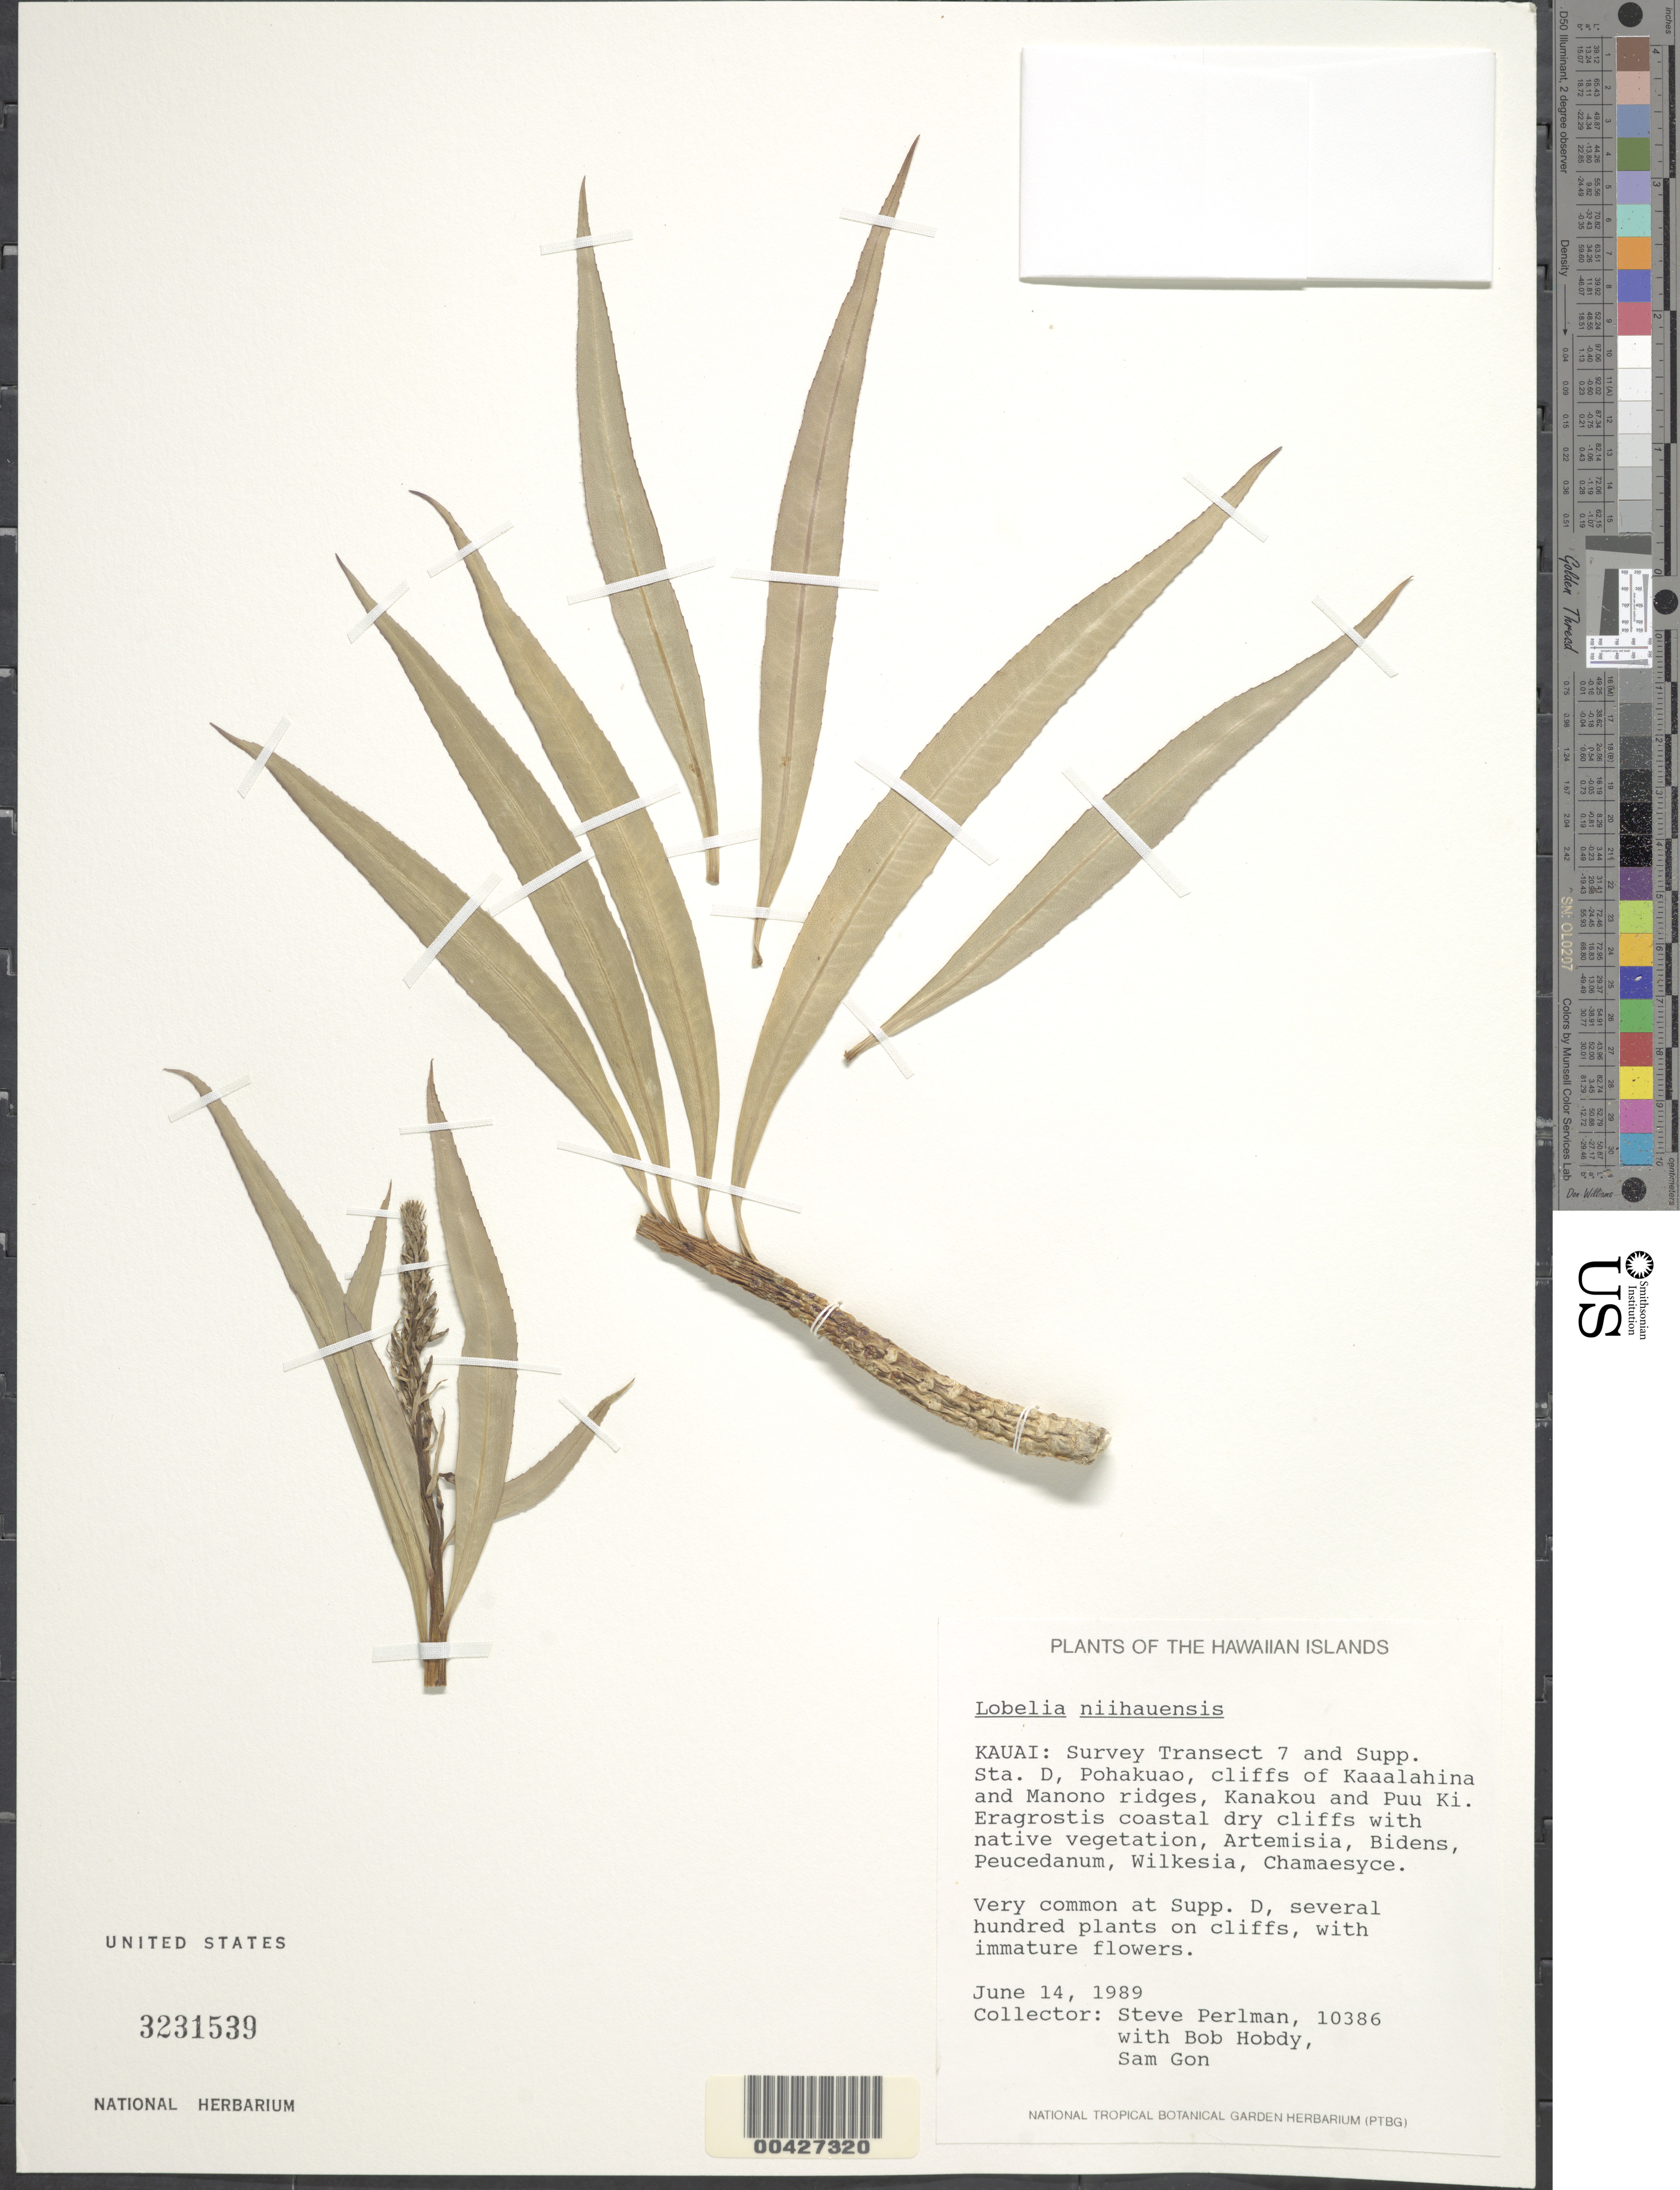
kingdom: Plantae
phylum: Tracheophyta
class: Magnoliopsida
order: Asterales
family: Campanulaceae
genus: Lobelia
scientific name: Lobelia niihauensis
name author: H. St. John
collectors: S. P. Perlman, B. Hobdy & S. Gon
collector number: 10386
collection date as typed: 14 Jun 1989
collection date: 1989-06-14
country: United States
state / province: Hawaii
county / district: Kauai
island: Kaua'i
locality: Survey Transect 7 and Supp. Sta. D, Pohakuao, cliffs of Kaaalahina and Manono ridges, Kanakou and Puu Ki.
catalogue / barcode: US 3231539